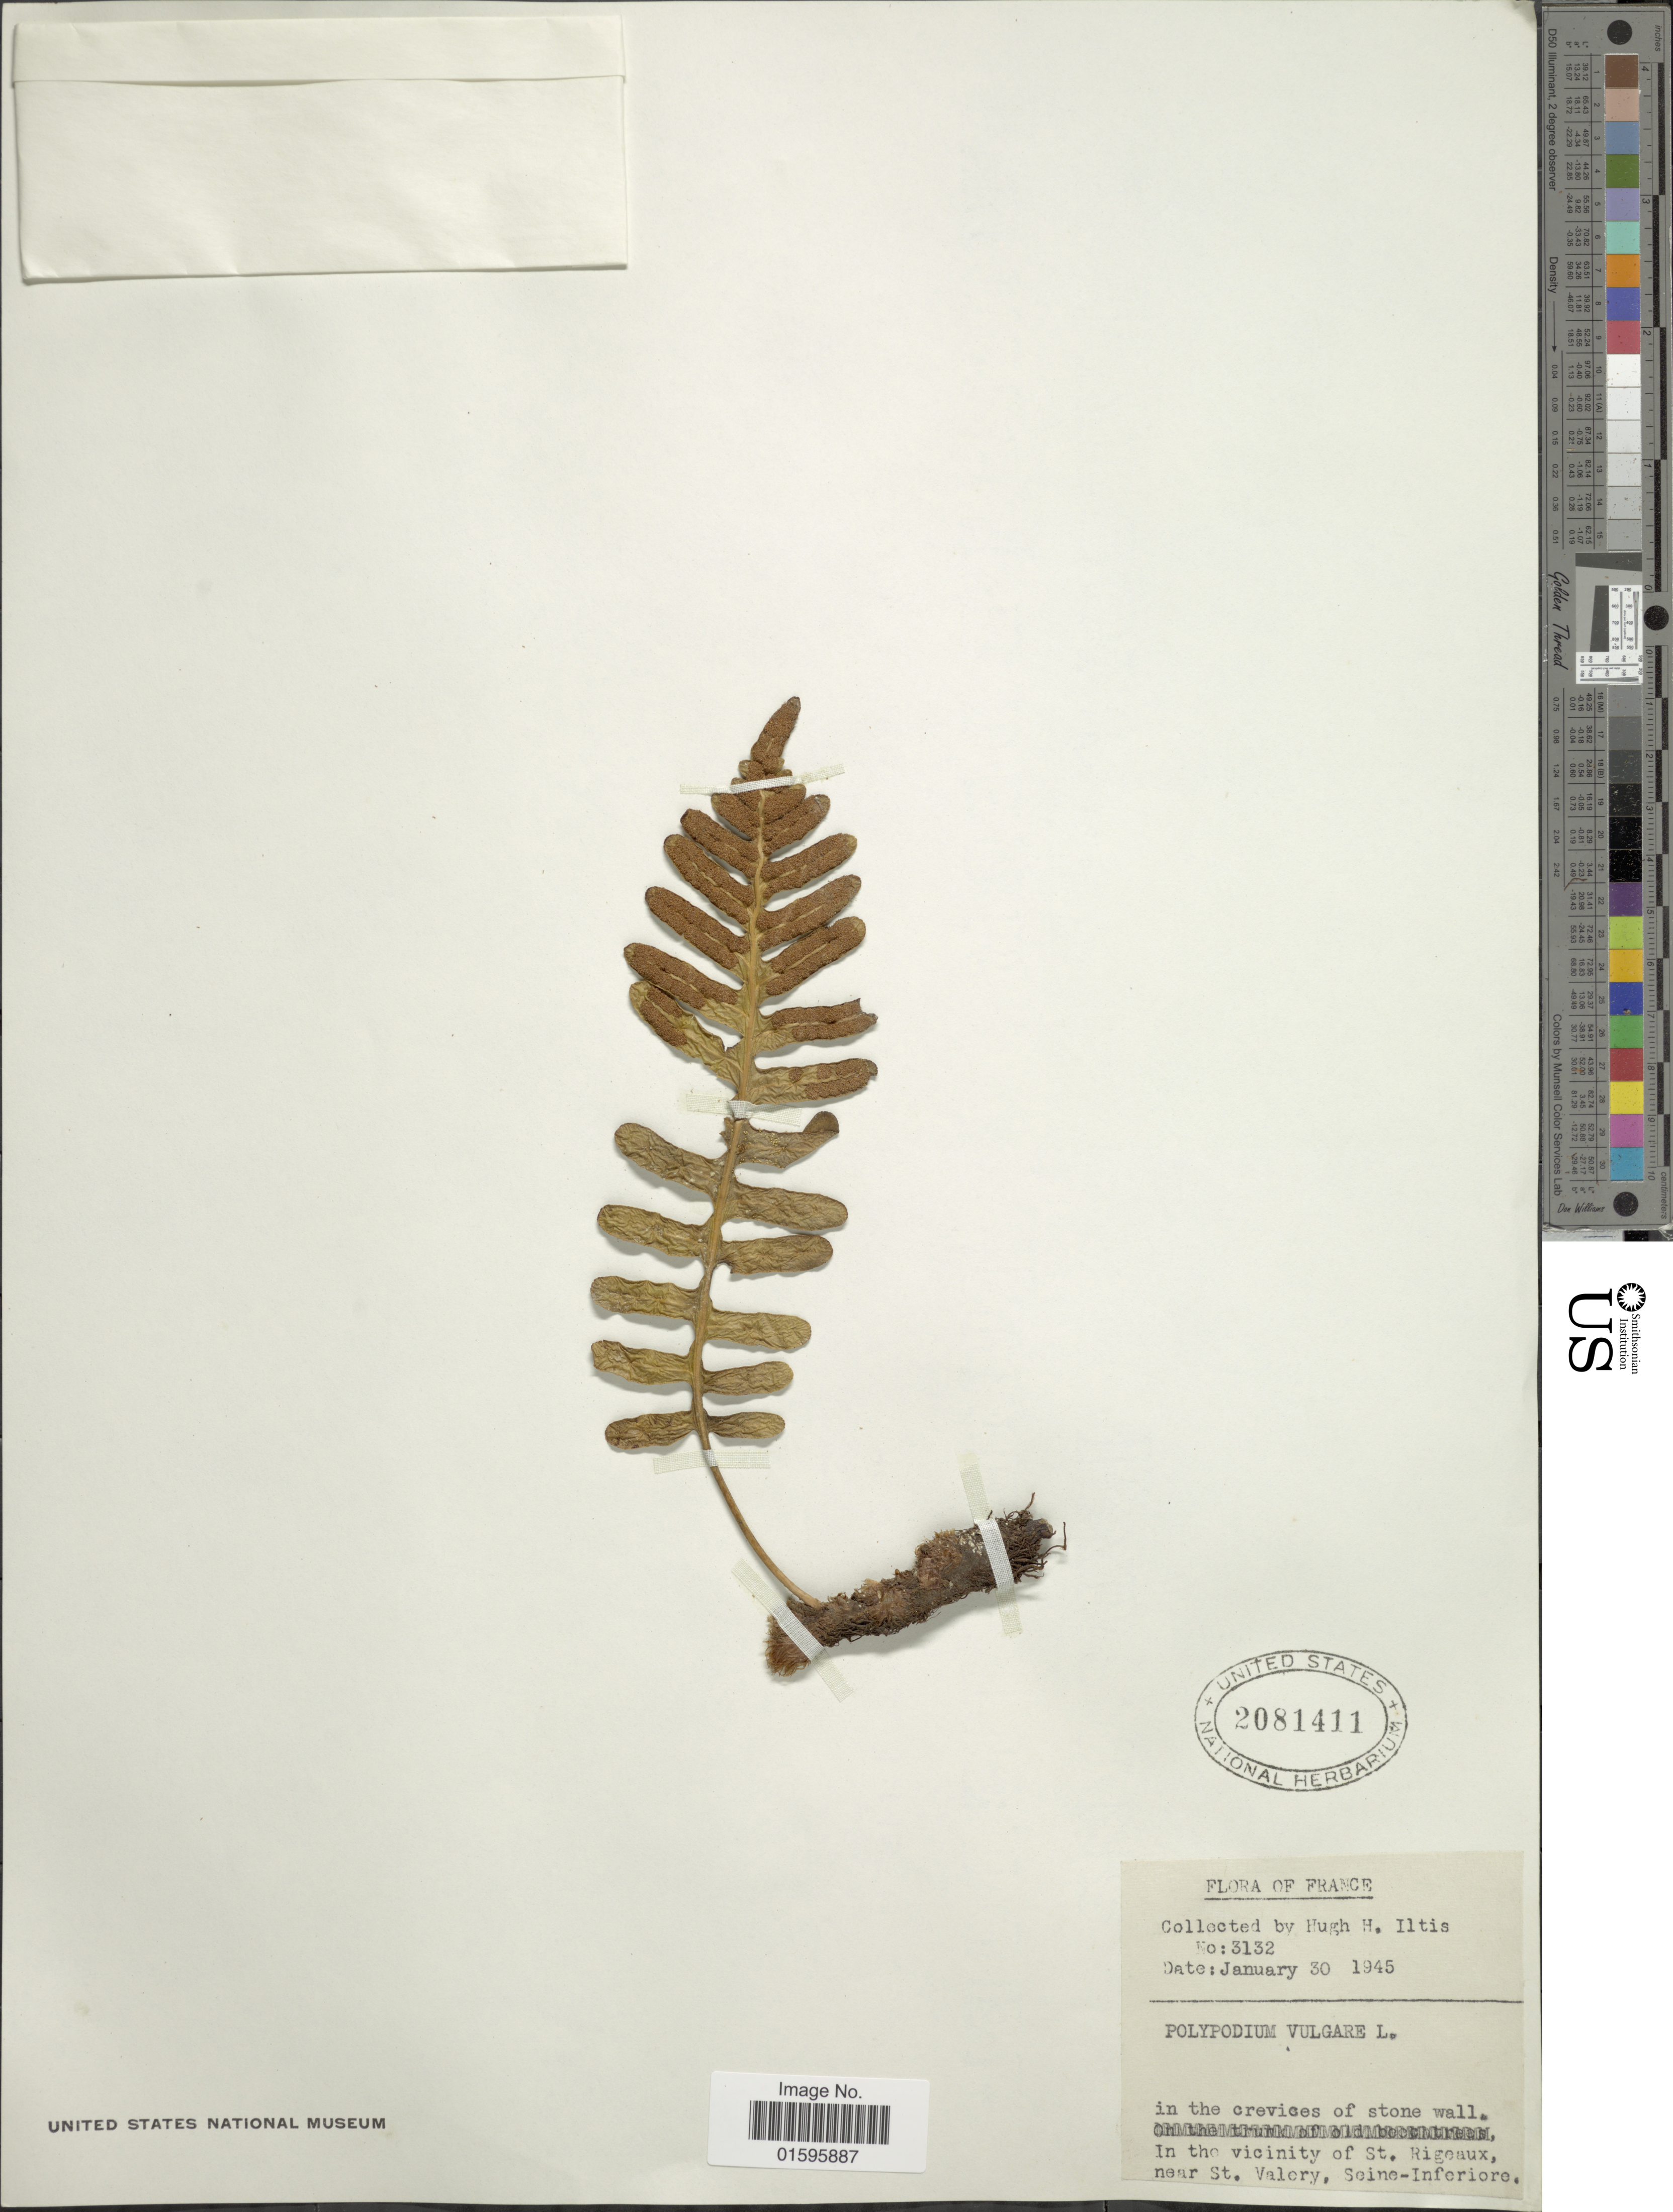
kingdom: Plantae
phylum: Tracheophyta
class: Polypodiopsida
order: Polypodiales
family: Polypodiaceae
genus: Polypodium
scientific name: Polypodium vulgare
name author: L.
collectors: H. H. Iltis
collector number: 3132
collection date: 1945-01-30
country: France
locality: Vicinity of St. Rigeaux, near St. Valery, Seine-Inferiore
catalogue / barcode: US 2081411